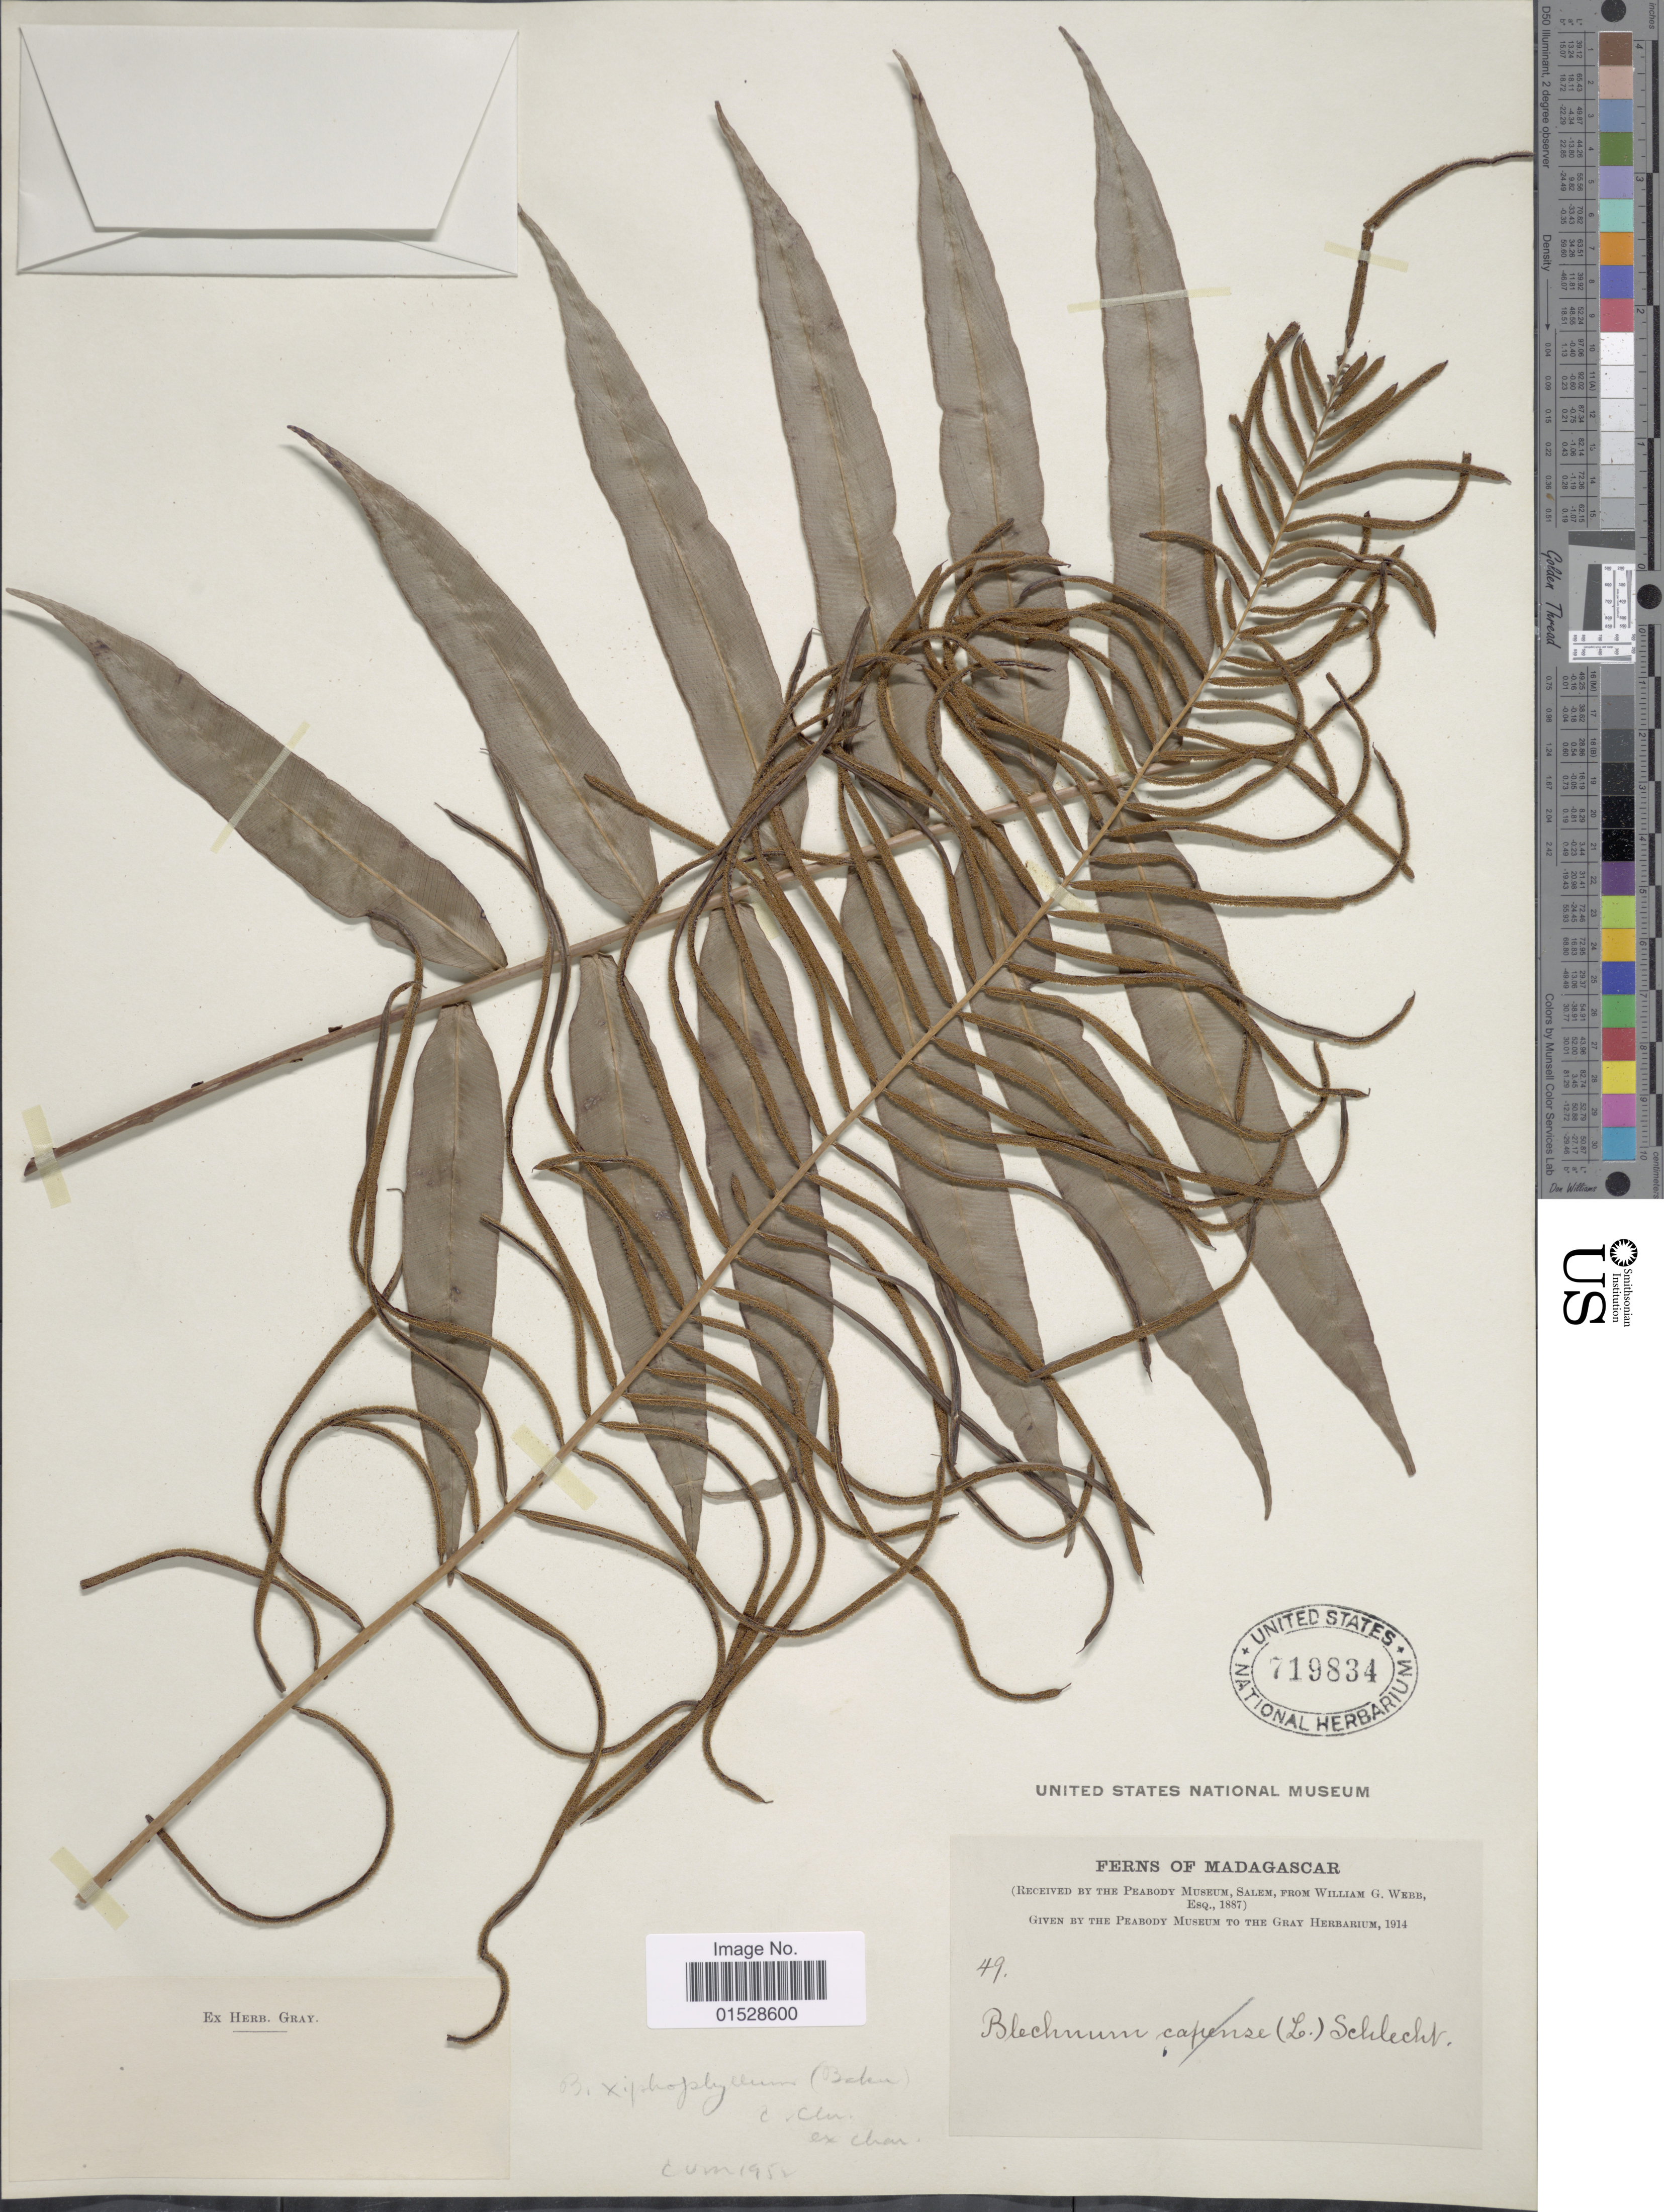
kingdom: Plantae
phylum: Tracheophyta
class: Polypodiopsida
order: Polypodiales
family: Blechnaceae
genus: Blechnum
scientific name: Blechnum xiphophyllum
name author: (Baker) C. Chr.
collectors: W. Webb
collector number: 49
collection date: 1887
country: Madagascar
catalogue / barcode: US 719834